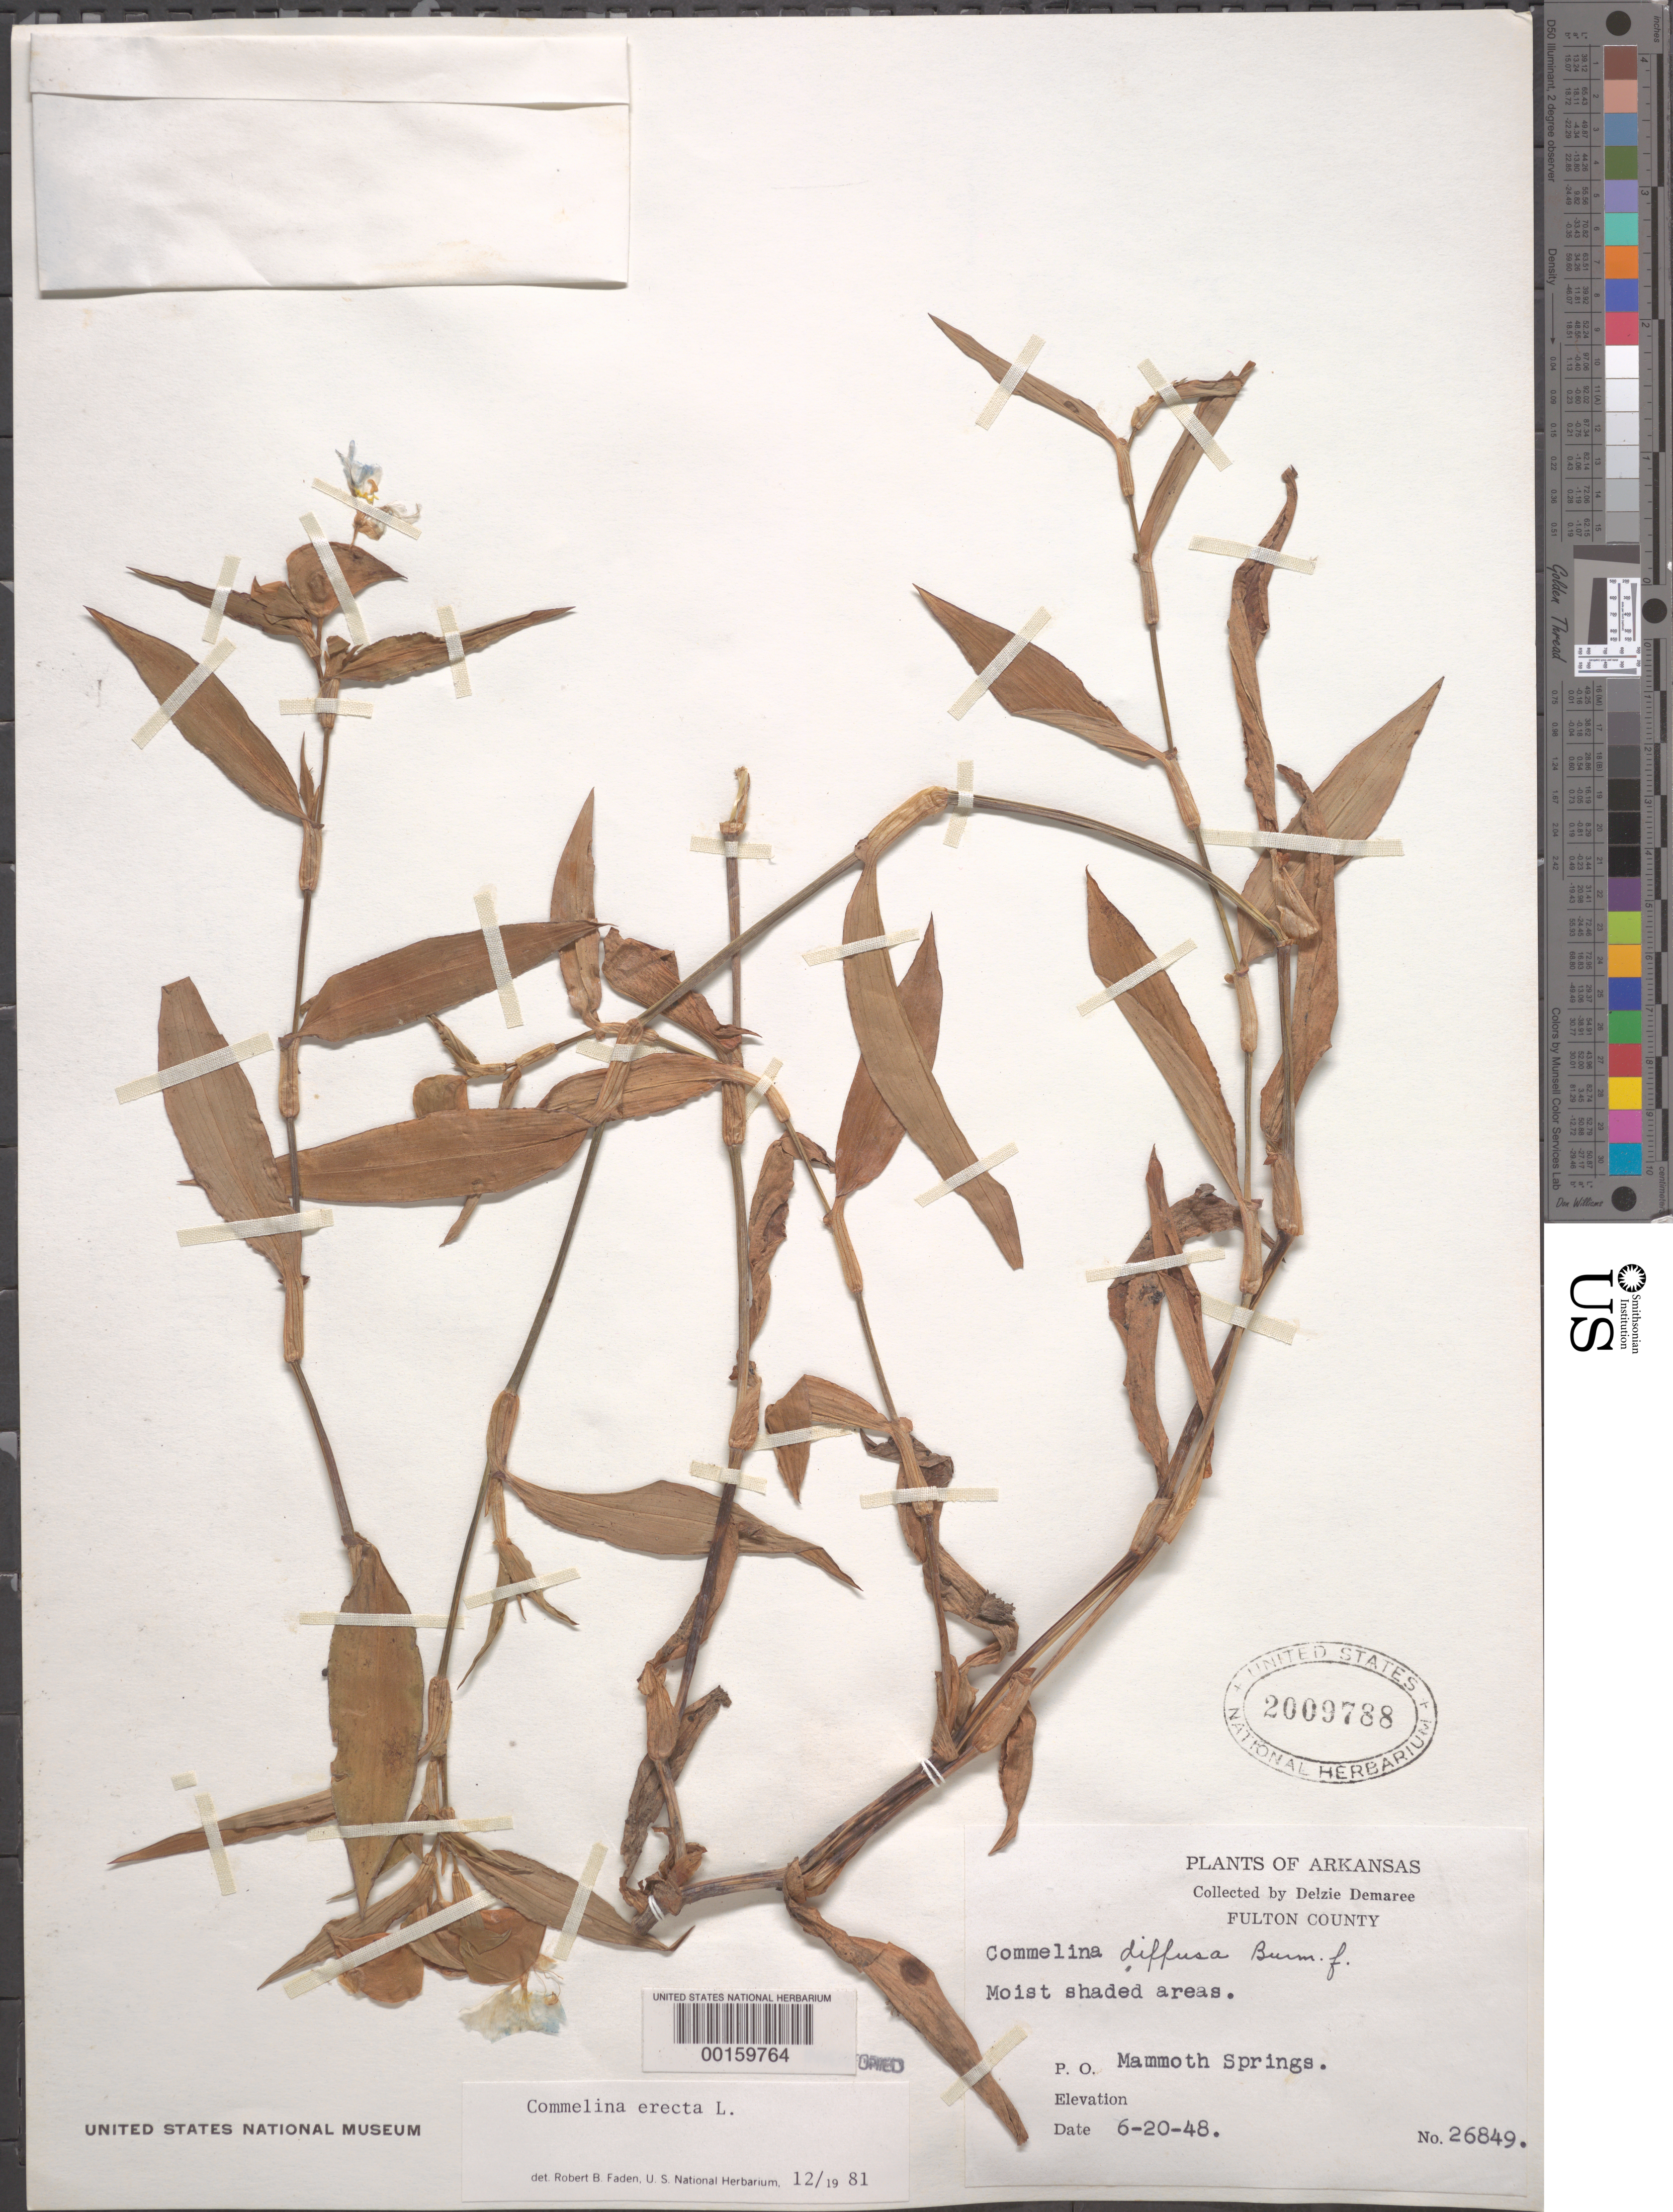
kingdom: Plantae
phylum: Tracheophyta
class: Liliopsida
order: Commelinales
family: Commelinaceae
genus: Commelina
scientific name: Commelina erecta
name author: L.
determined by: Faden, Robert B., (US), Smithsonian Institution - National Museum of Natural History (UNITED STATES)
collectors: D. Demaree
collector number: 26849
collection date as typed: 20 Jun 1948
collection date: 1948-06-20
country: United States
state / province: Arkansas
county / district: Fulton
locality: Mammoth springs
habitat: Moist, shaded areas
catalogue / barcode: US 2009788